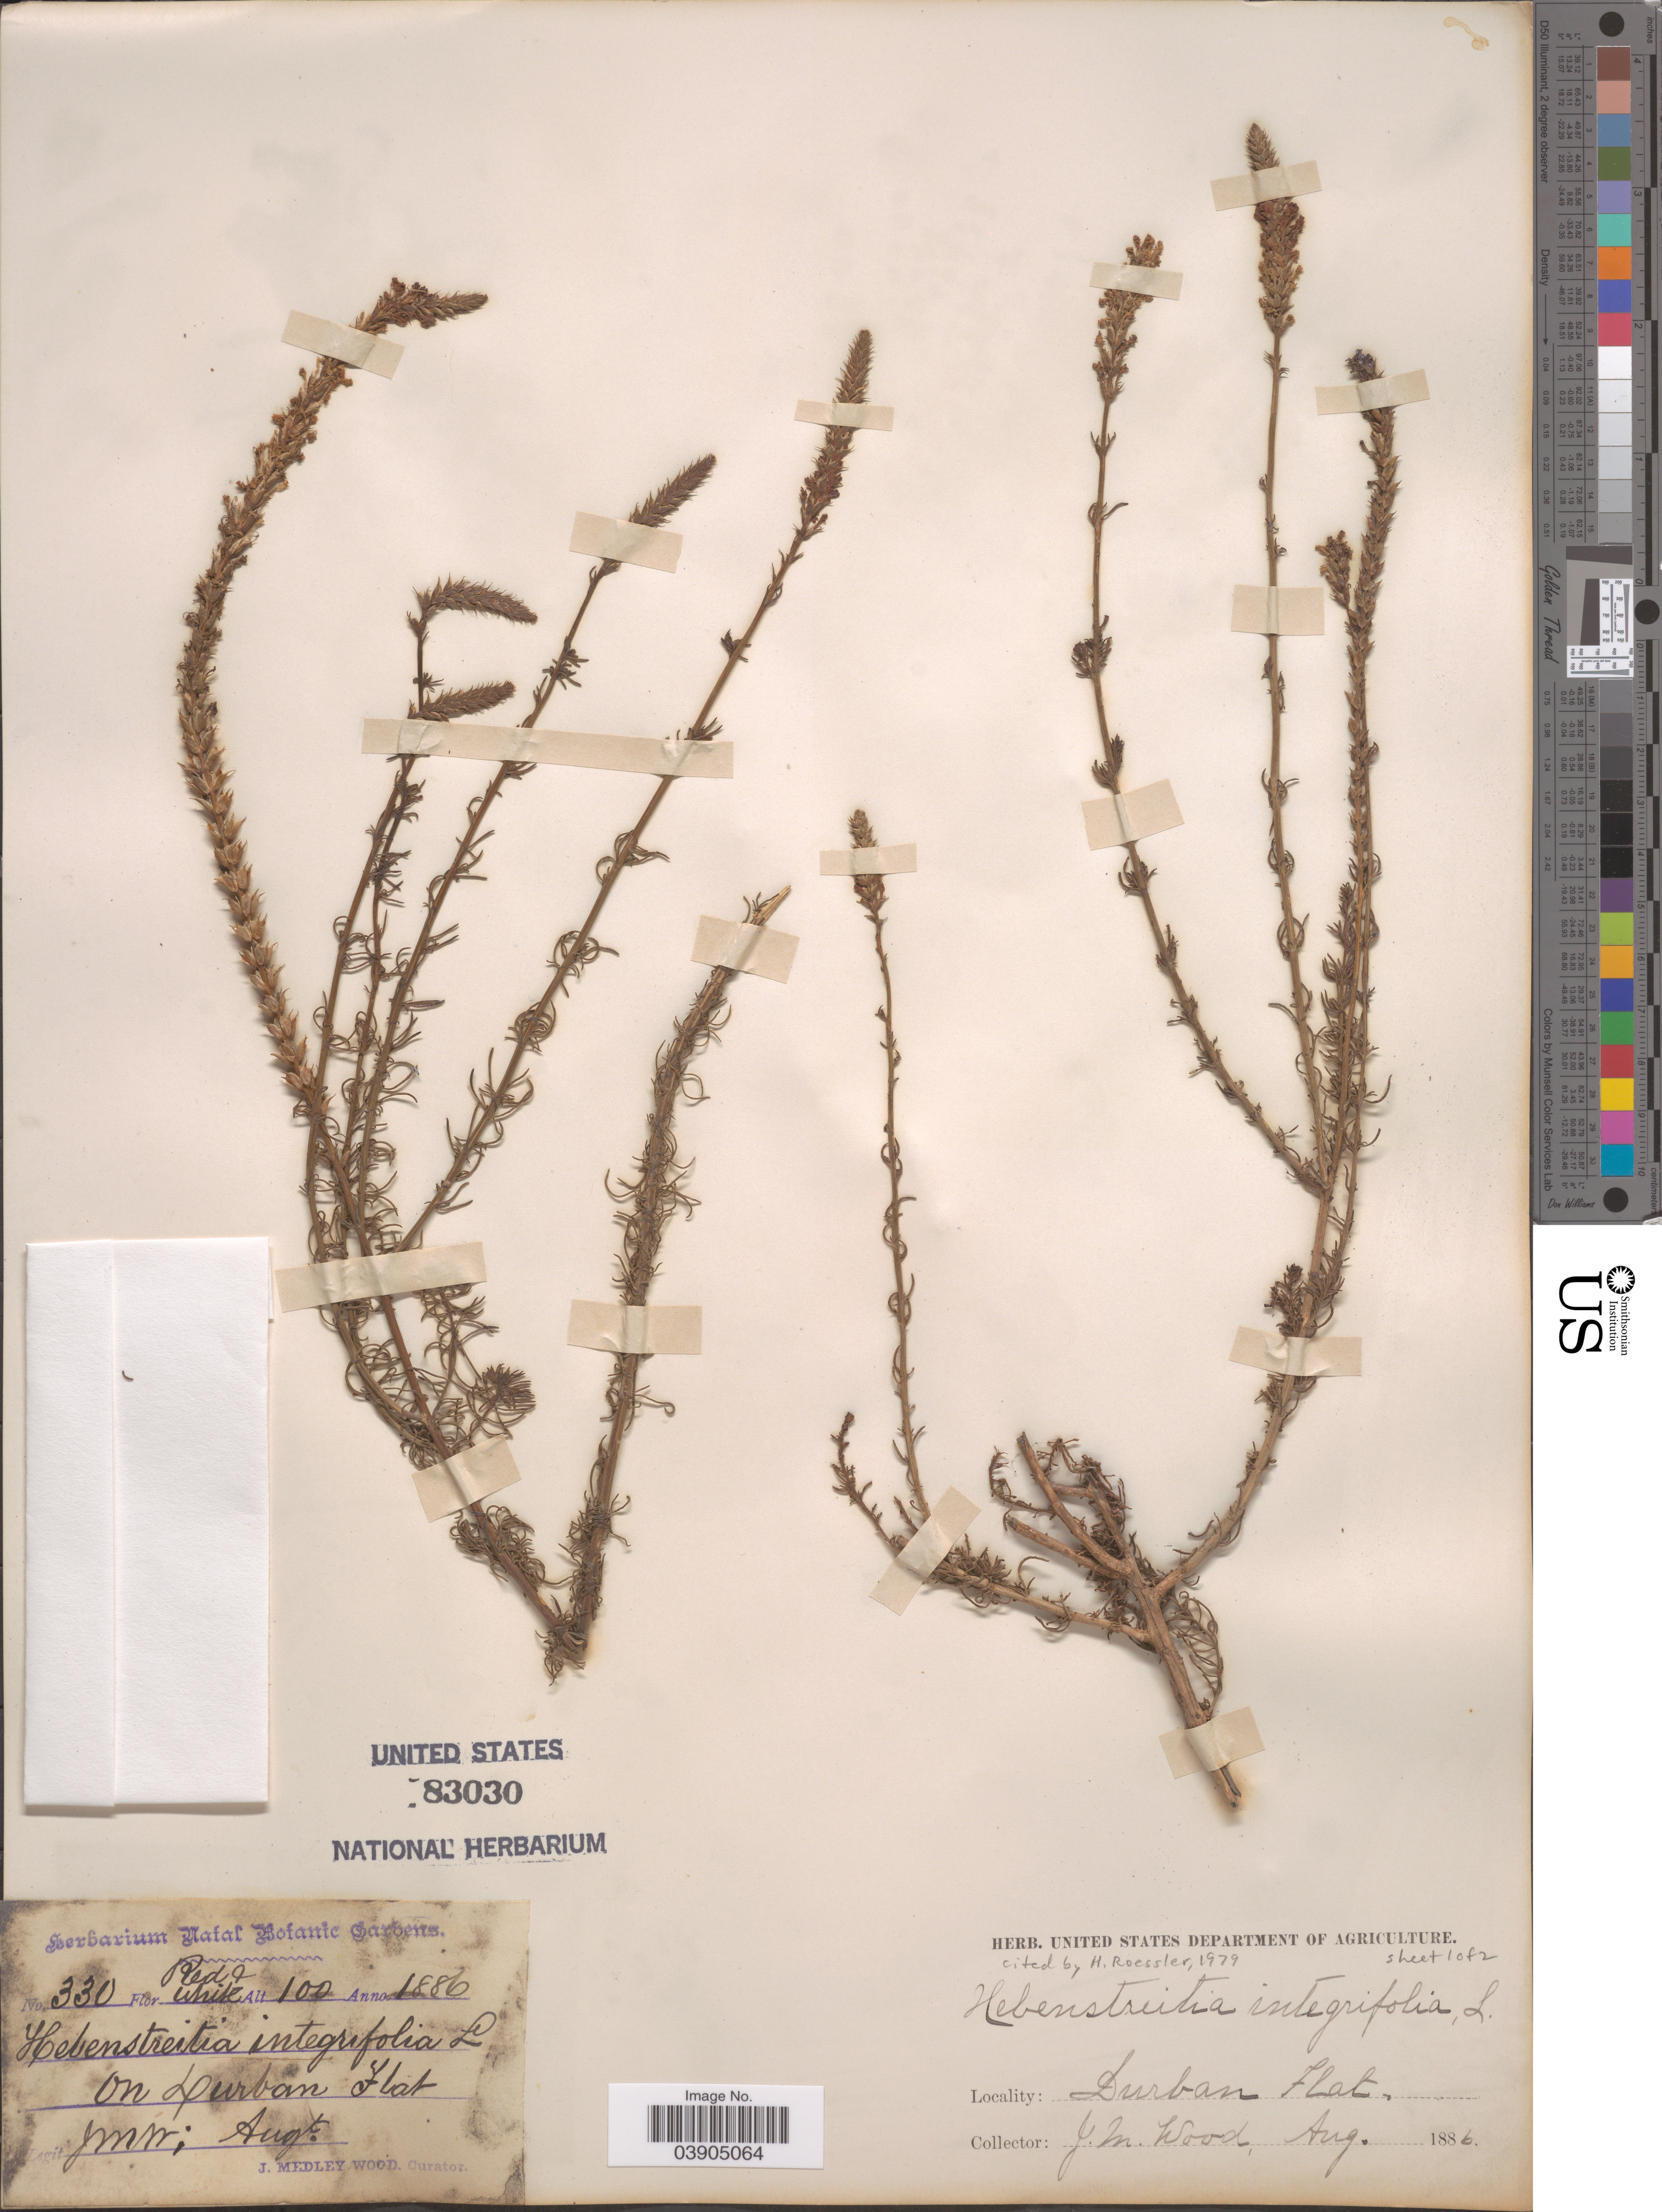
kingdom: Plantae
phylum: Tracheophyta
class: Magnoliopsida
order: Lamiales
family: Scrophulariaceae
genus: Hebenstretia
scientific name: Hebenstretia integrifolia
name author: L.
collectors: J. Medley Wood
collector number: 330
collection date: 1886-08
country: South Africa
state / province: KwaZulu-Natal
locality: On Durban Flat.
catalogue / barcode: US 83030